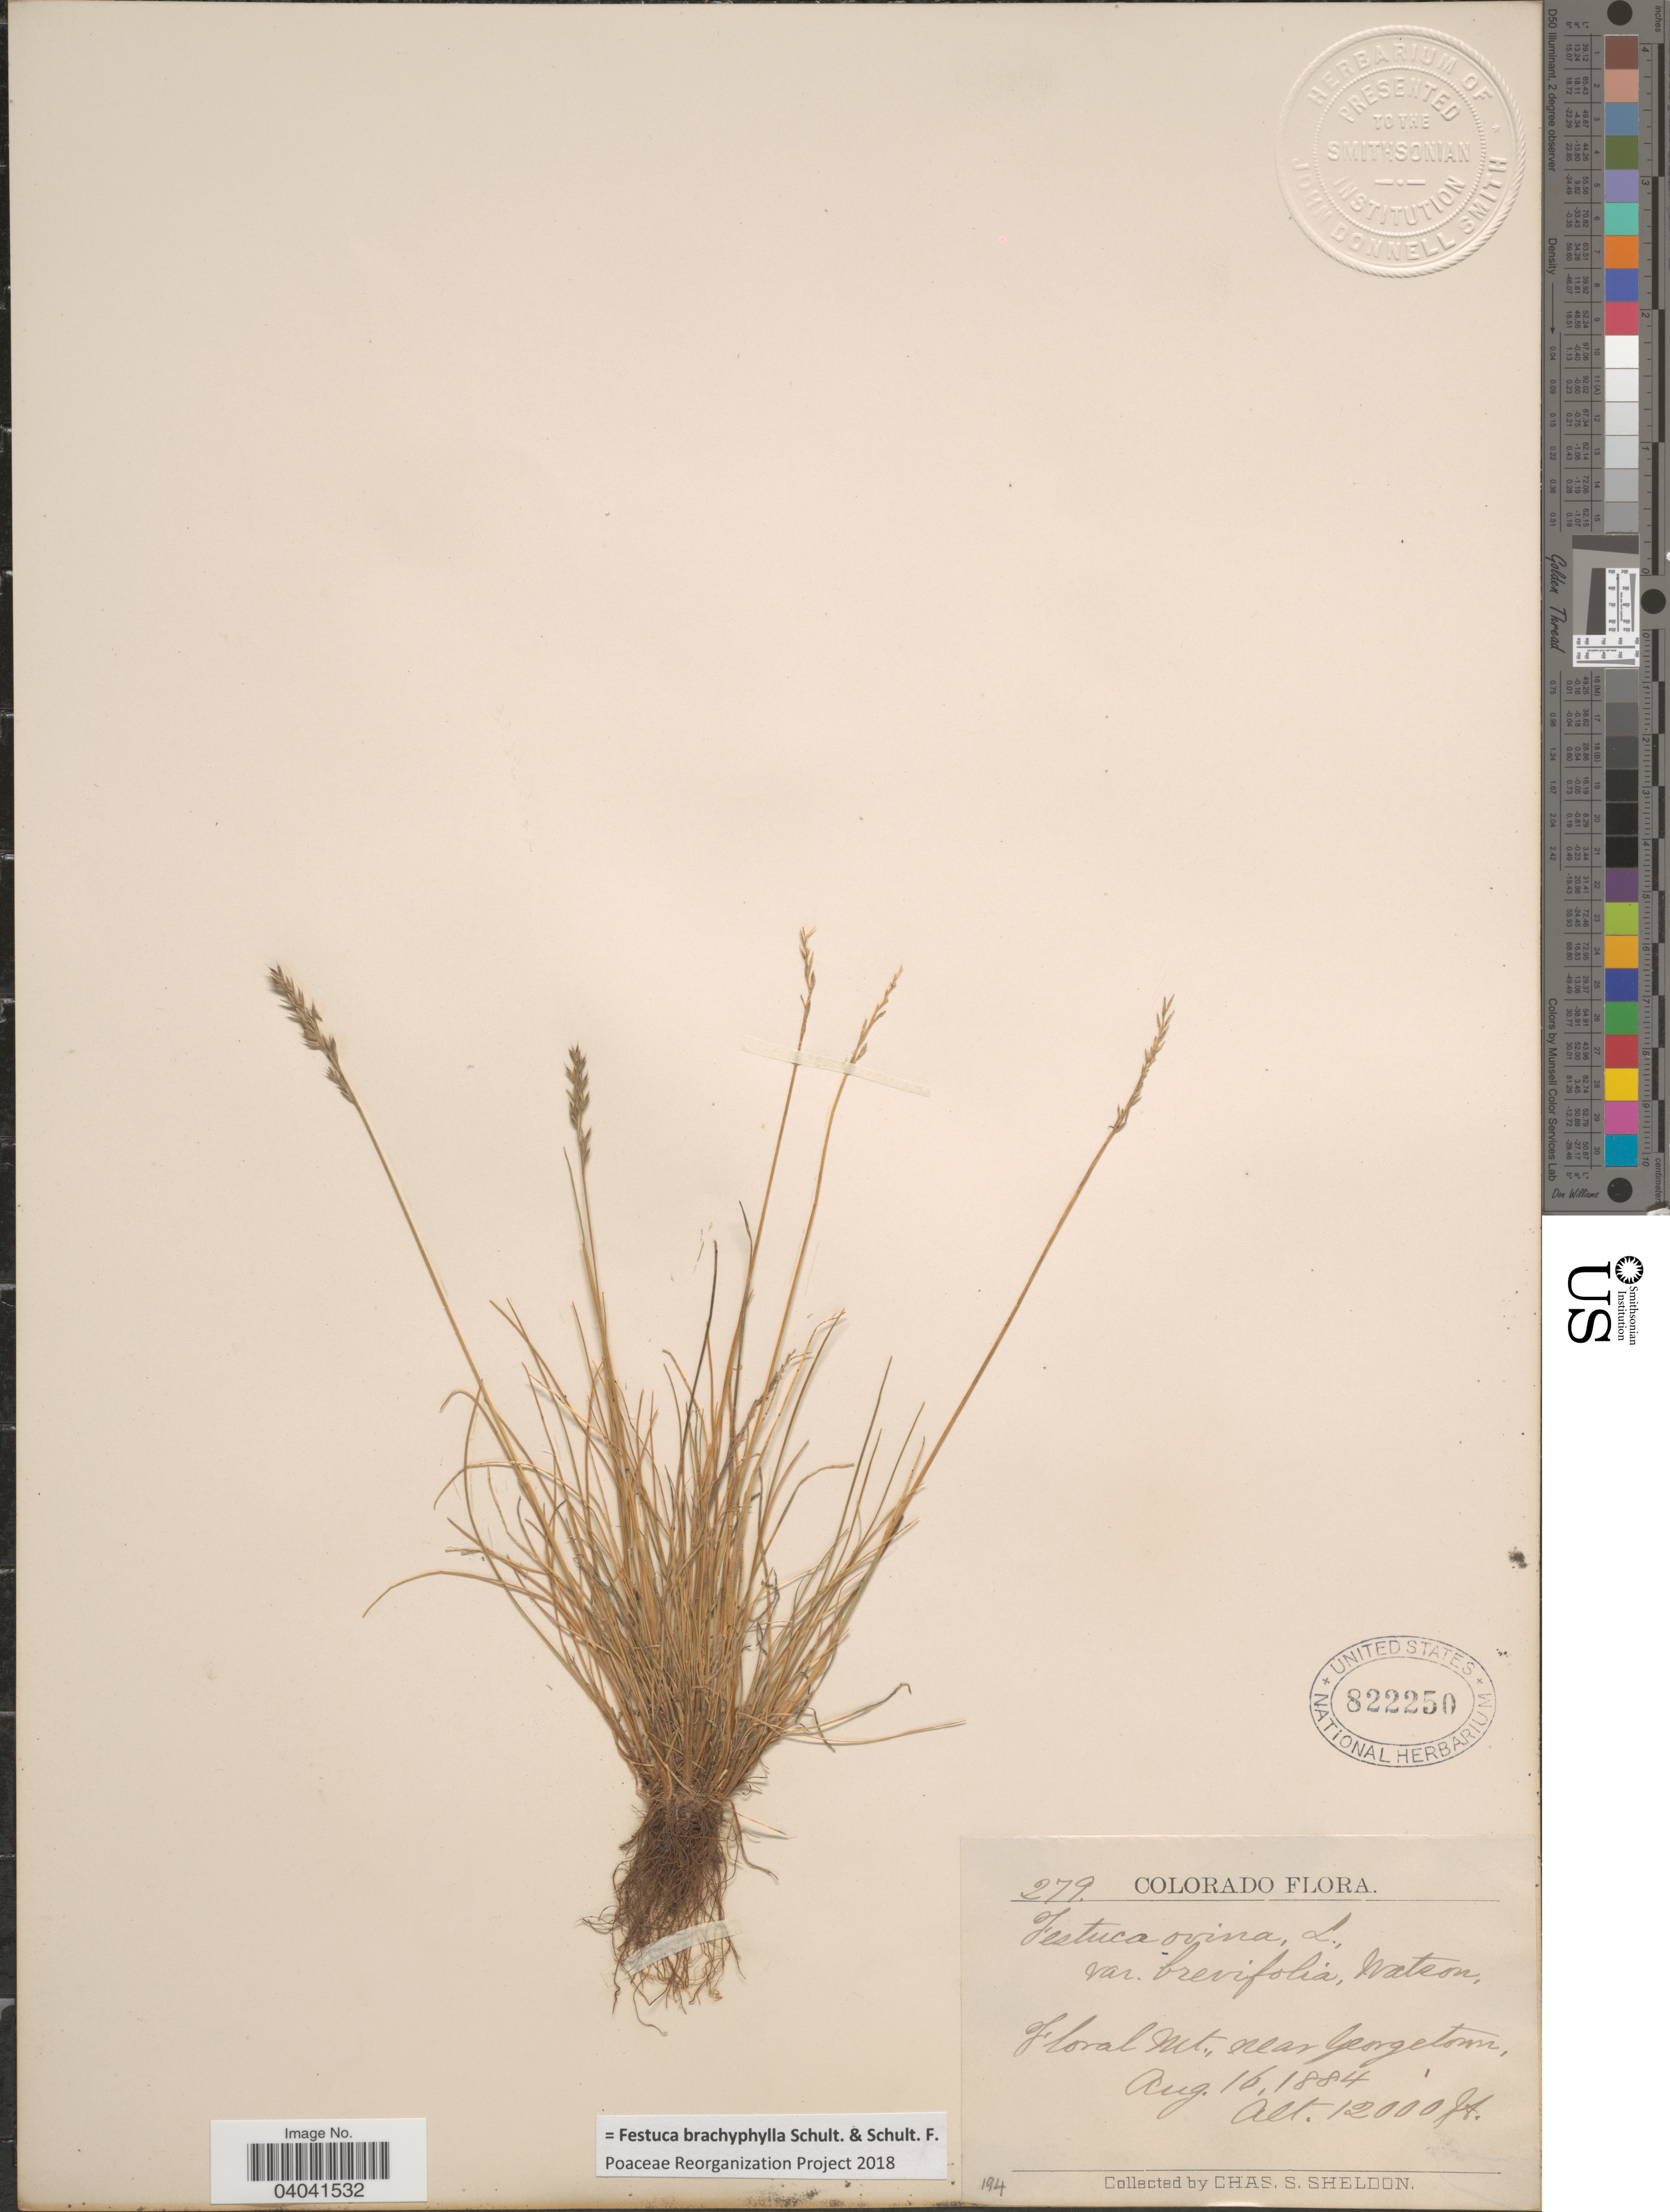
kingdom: Plantae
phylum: Tracheophyta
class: Liliopsida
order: Poales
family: Poaceae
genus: Festuca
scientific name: Festuca brachyphylla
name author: Schult. & Schult. f.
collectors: C. S. Sheldon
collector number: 279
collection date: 1884-08-16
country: United States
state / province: Colorado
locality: Floral Mt., near Georgetown.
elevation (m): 3658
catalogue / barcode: US 822250